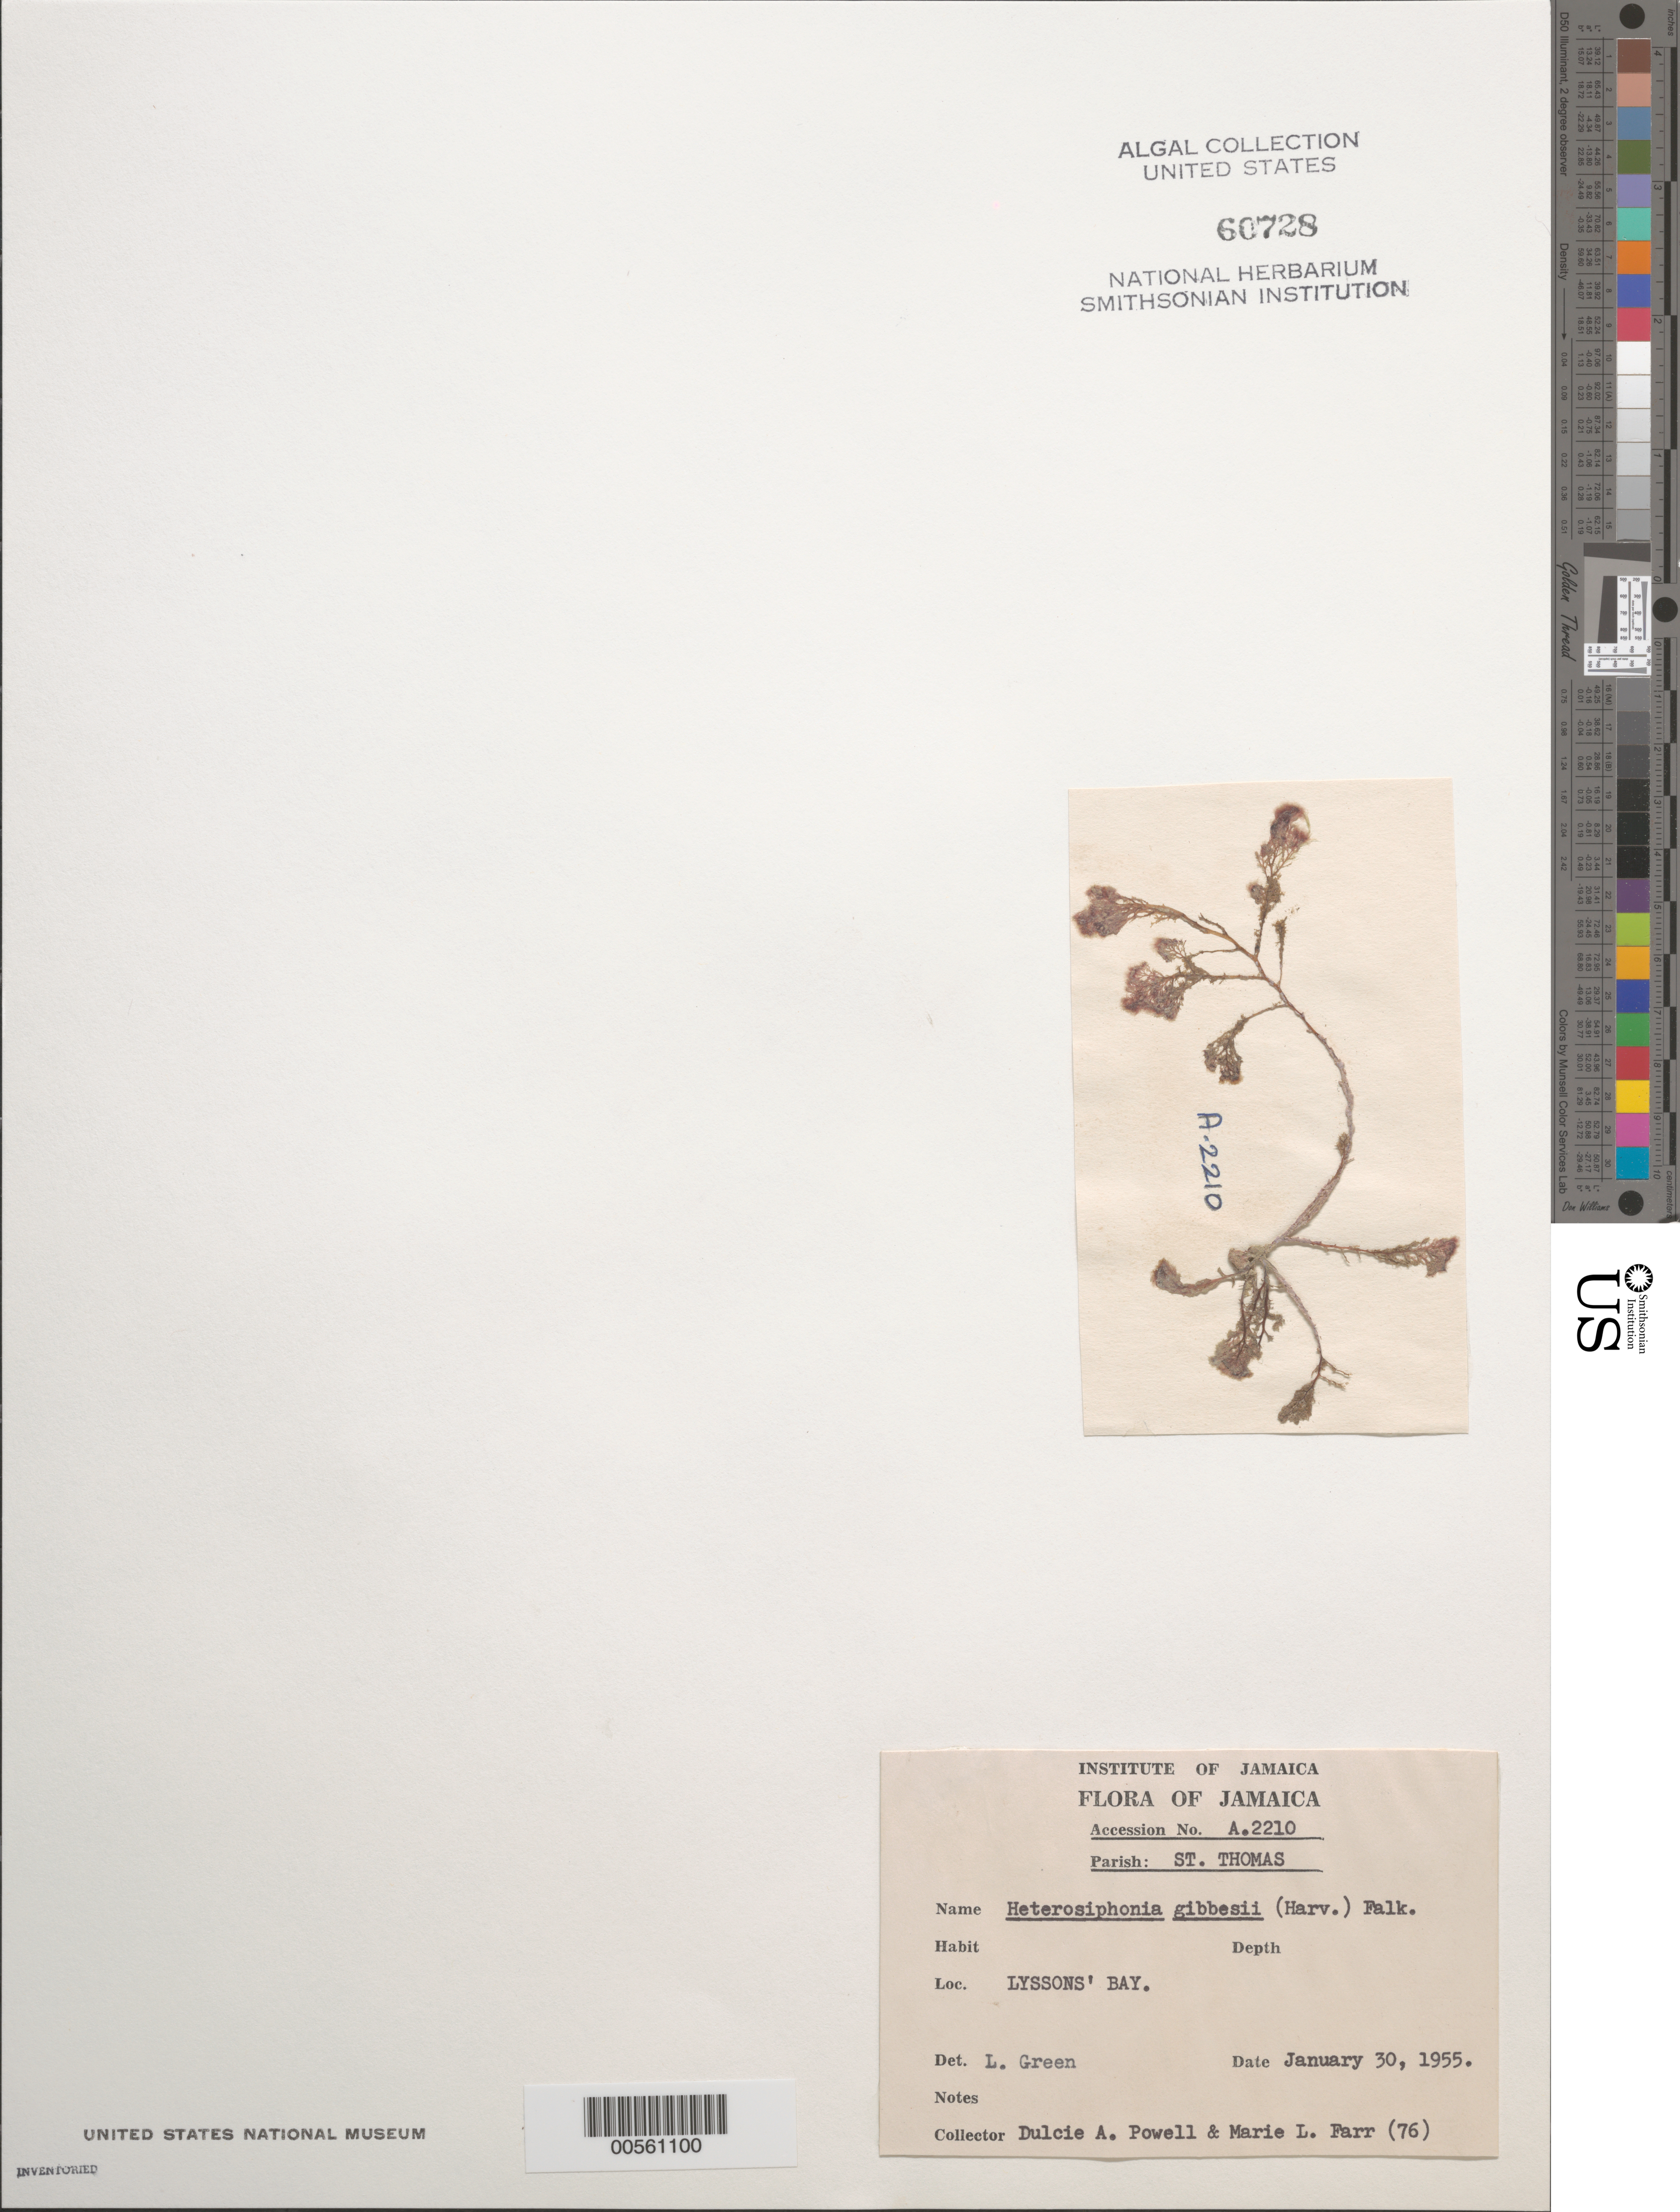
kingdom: Plantae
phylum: Rhodophyta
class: Florideophyceae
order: Ceramiales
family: Dasyaceae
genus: Heterosiphonia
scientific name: Heterosiphonia gibbesii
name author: (Harv.)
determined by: Green, L.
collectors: D. A. Powell & M. Farr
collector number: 76 & A.2210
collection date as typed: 30 Jan 1955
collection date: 1955-01-30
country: Jamaica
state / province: Saint Thomas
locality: Lyssons bay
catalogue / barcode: US 60728